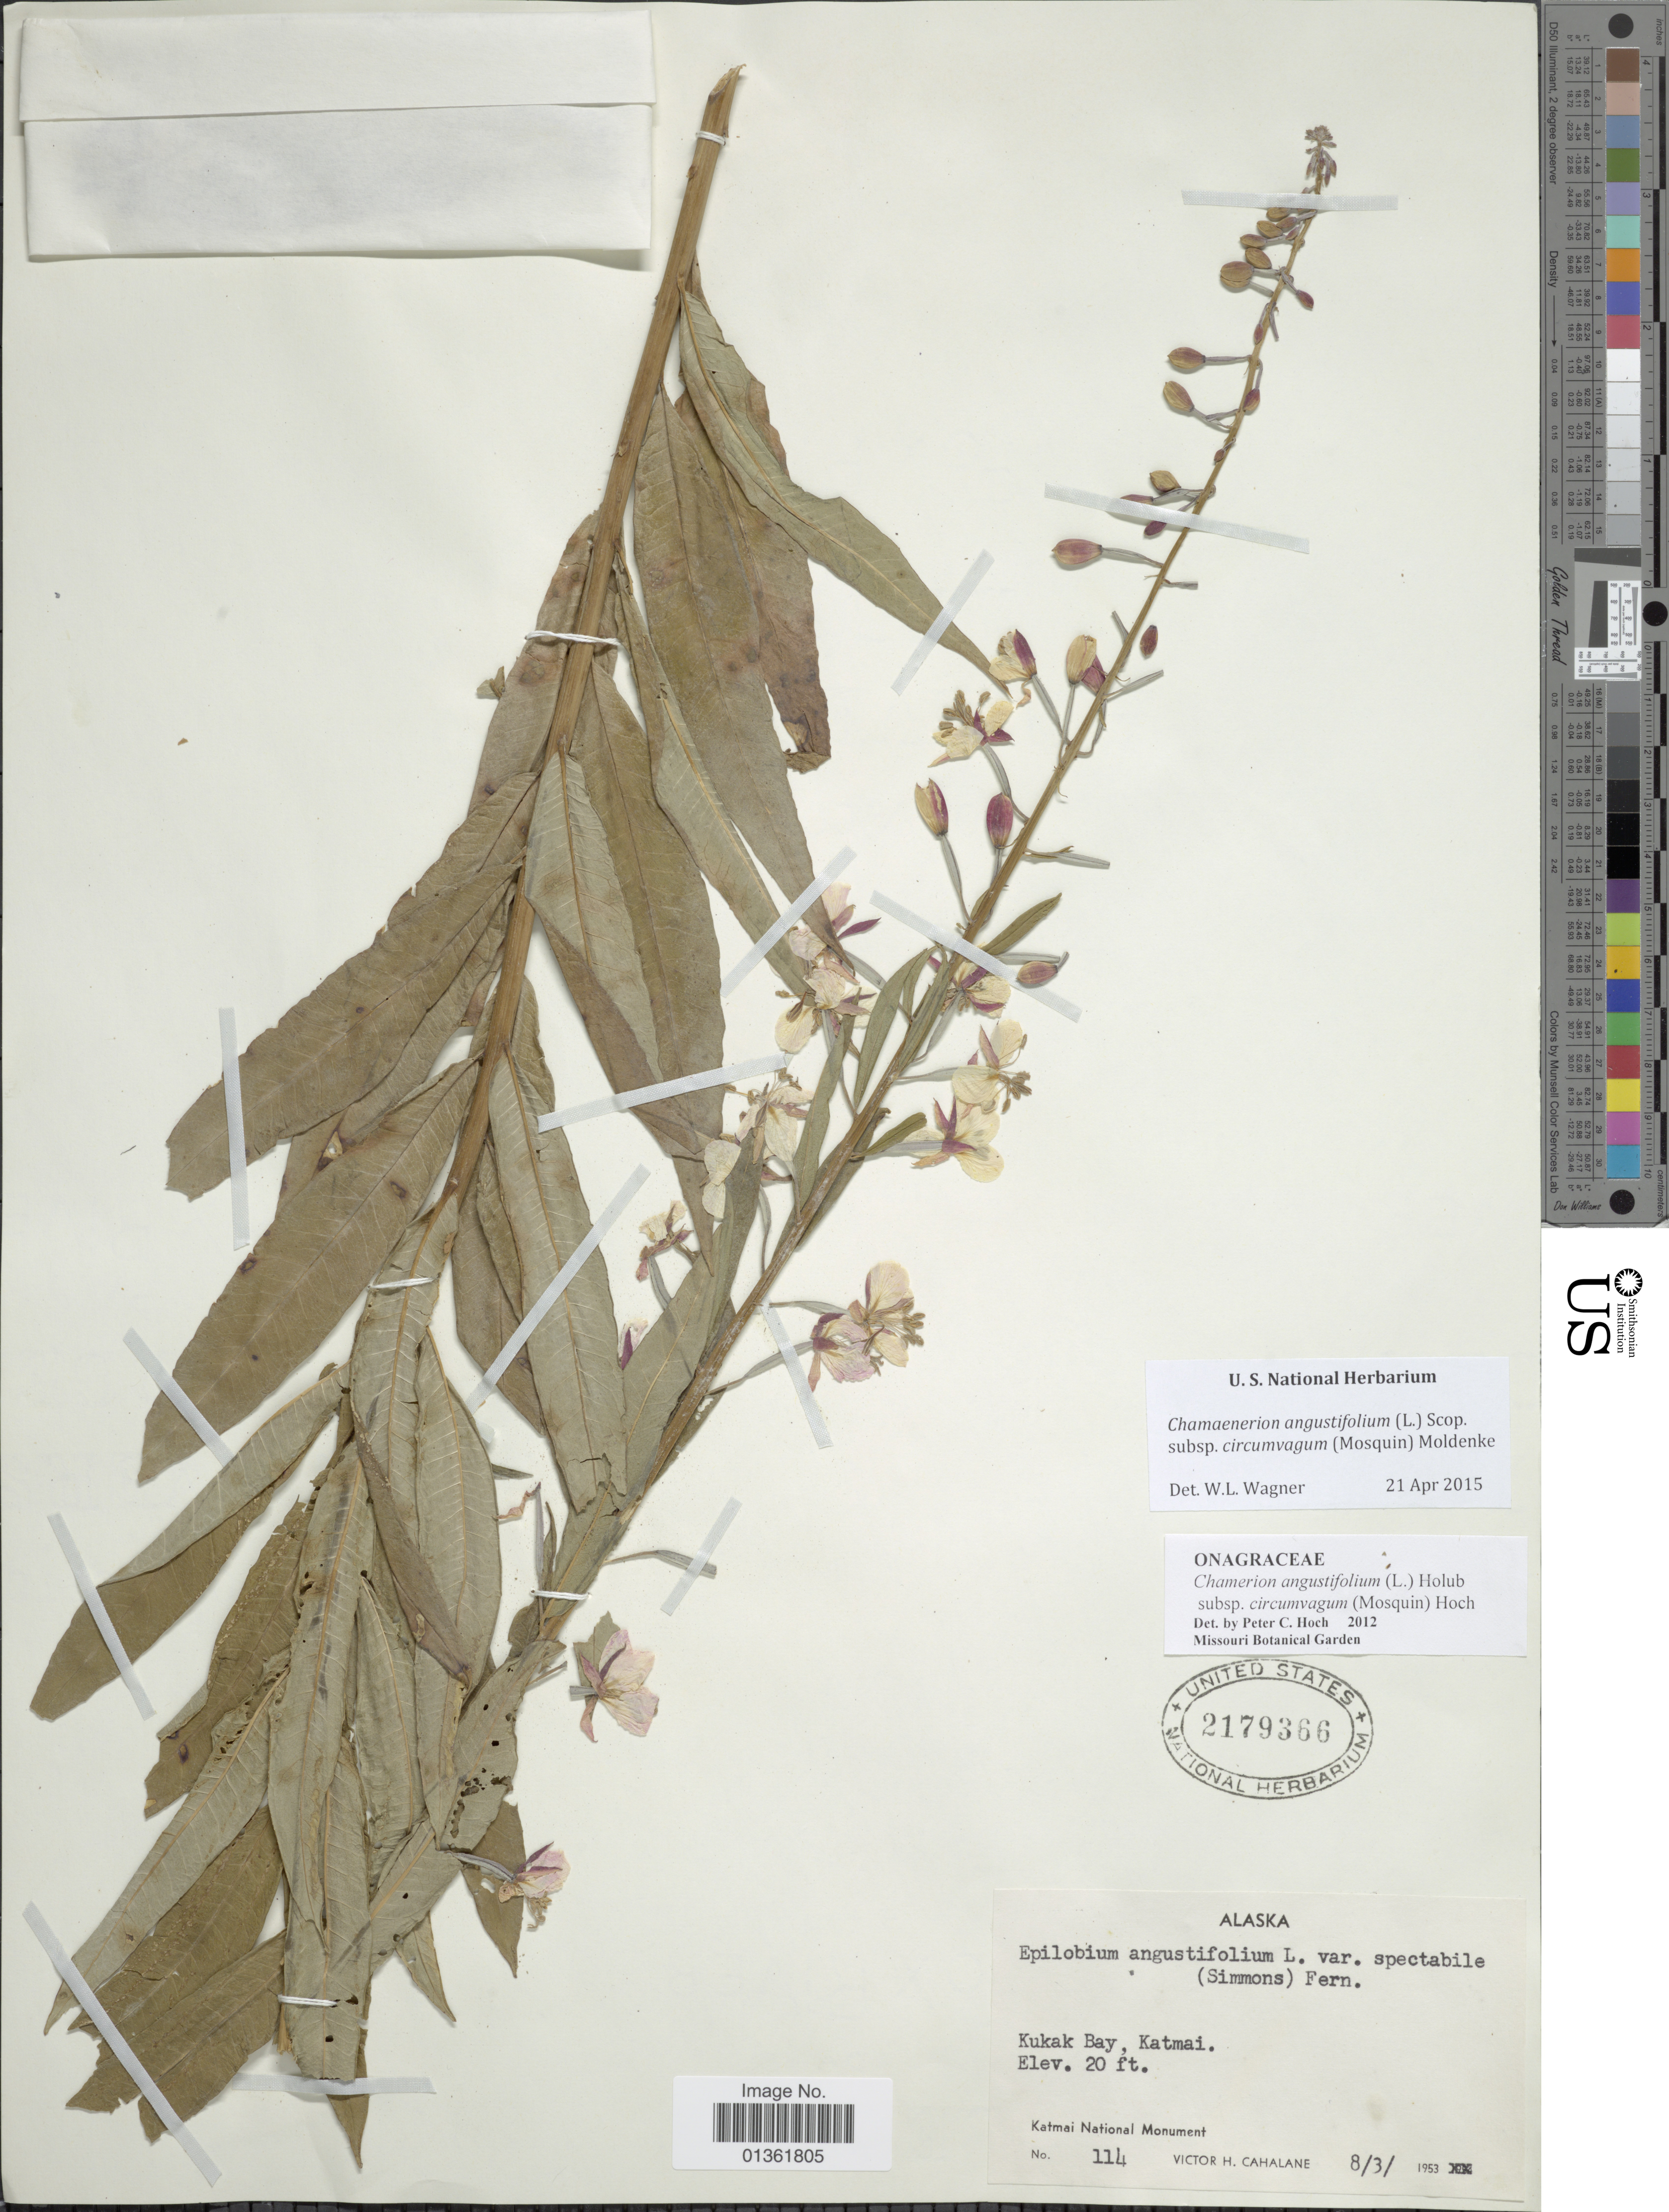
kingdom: Plantae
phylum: Tracheophyta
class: Magnoliopsida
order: Myrtales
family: Onagraceae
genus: Chamaenerion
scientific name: Chamaenerion angustifolium subsp. circumvagum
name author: (Mosquin) Moldenke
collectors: V. Cahalane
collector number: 114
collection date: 1953-03-08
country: United States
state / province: Alaska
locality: Kukak Bay, Katmai.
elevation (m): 6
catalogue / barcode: US 2179366